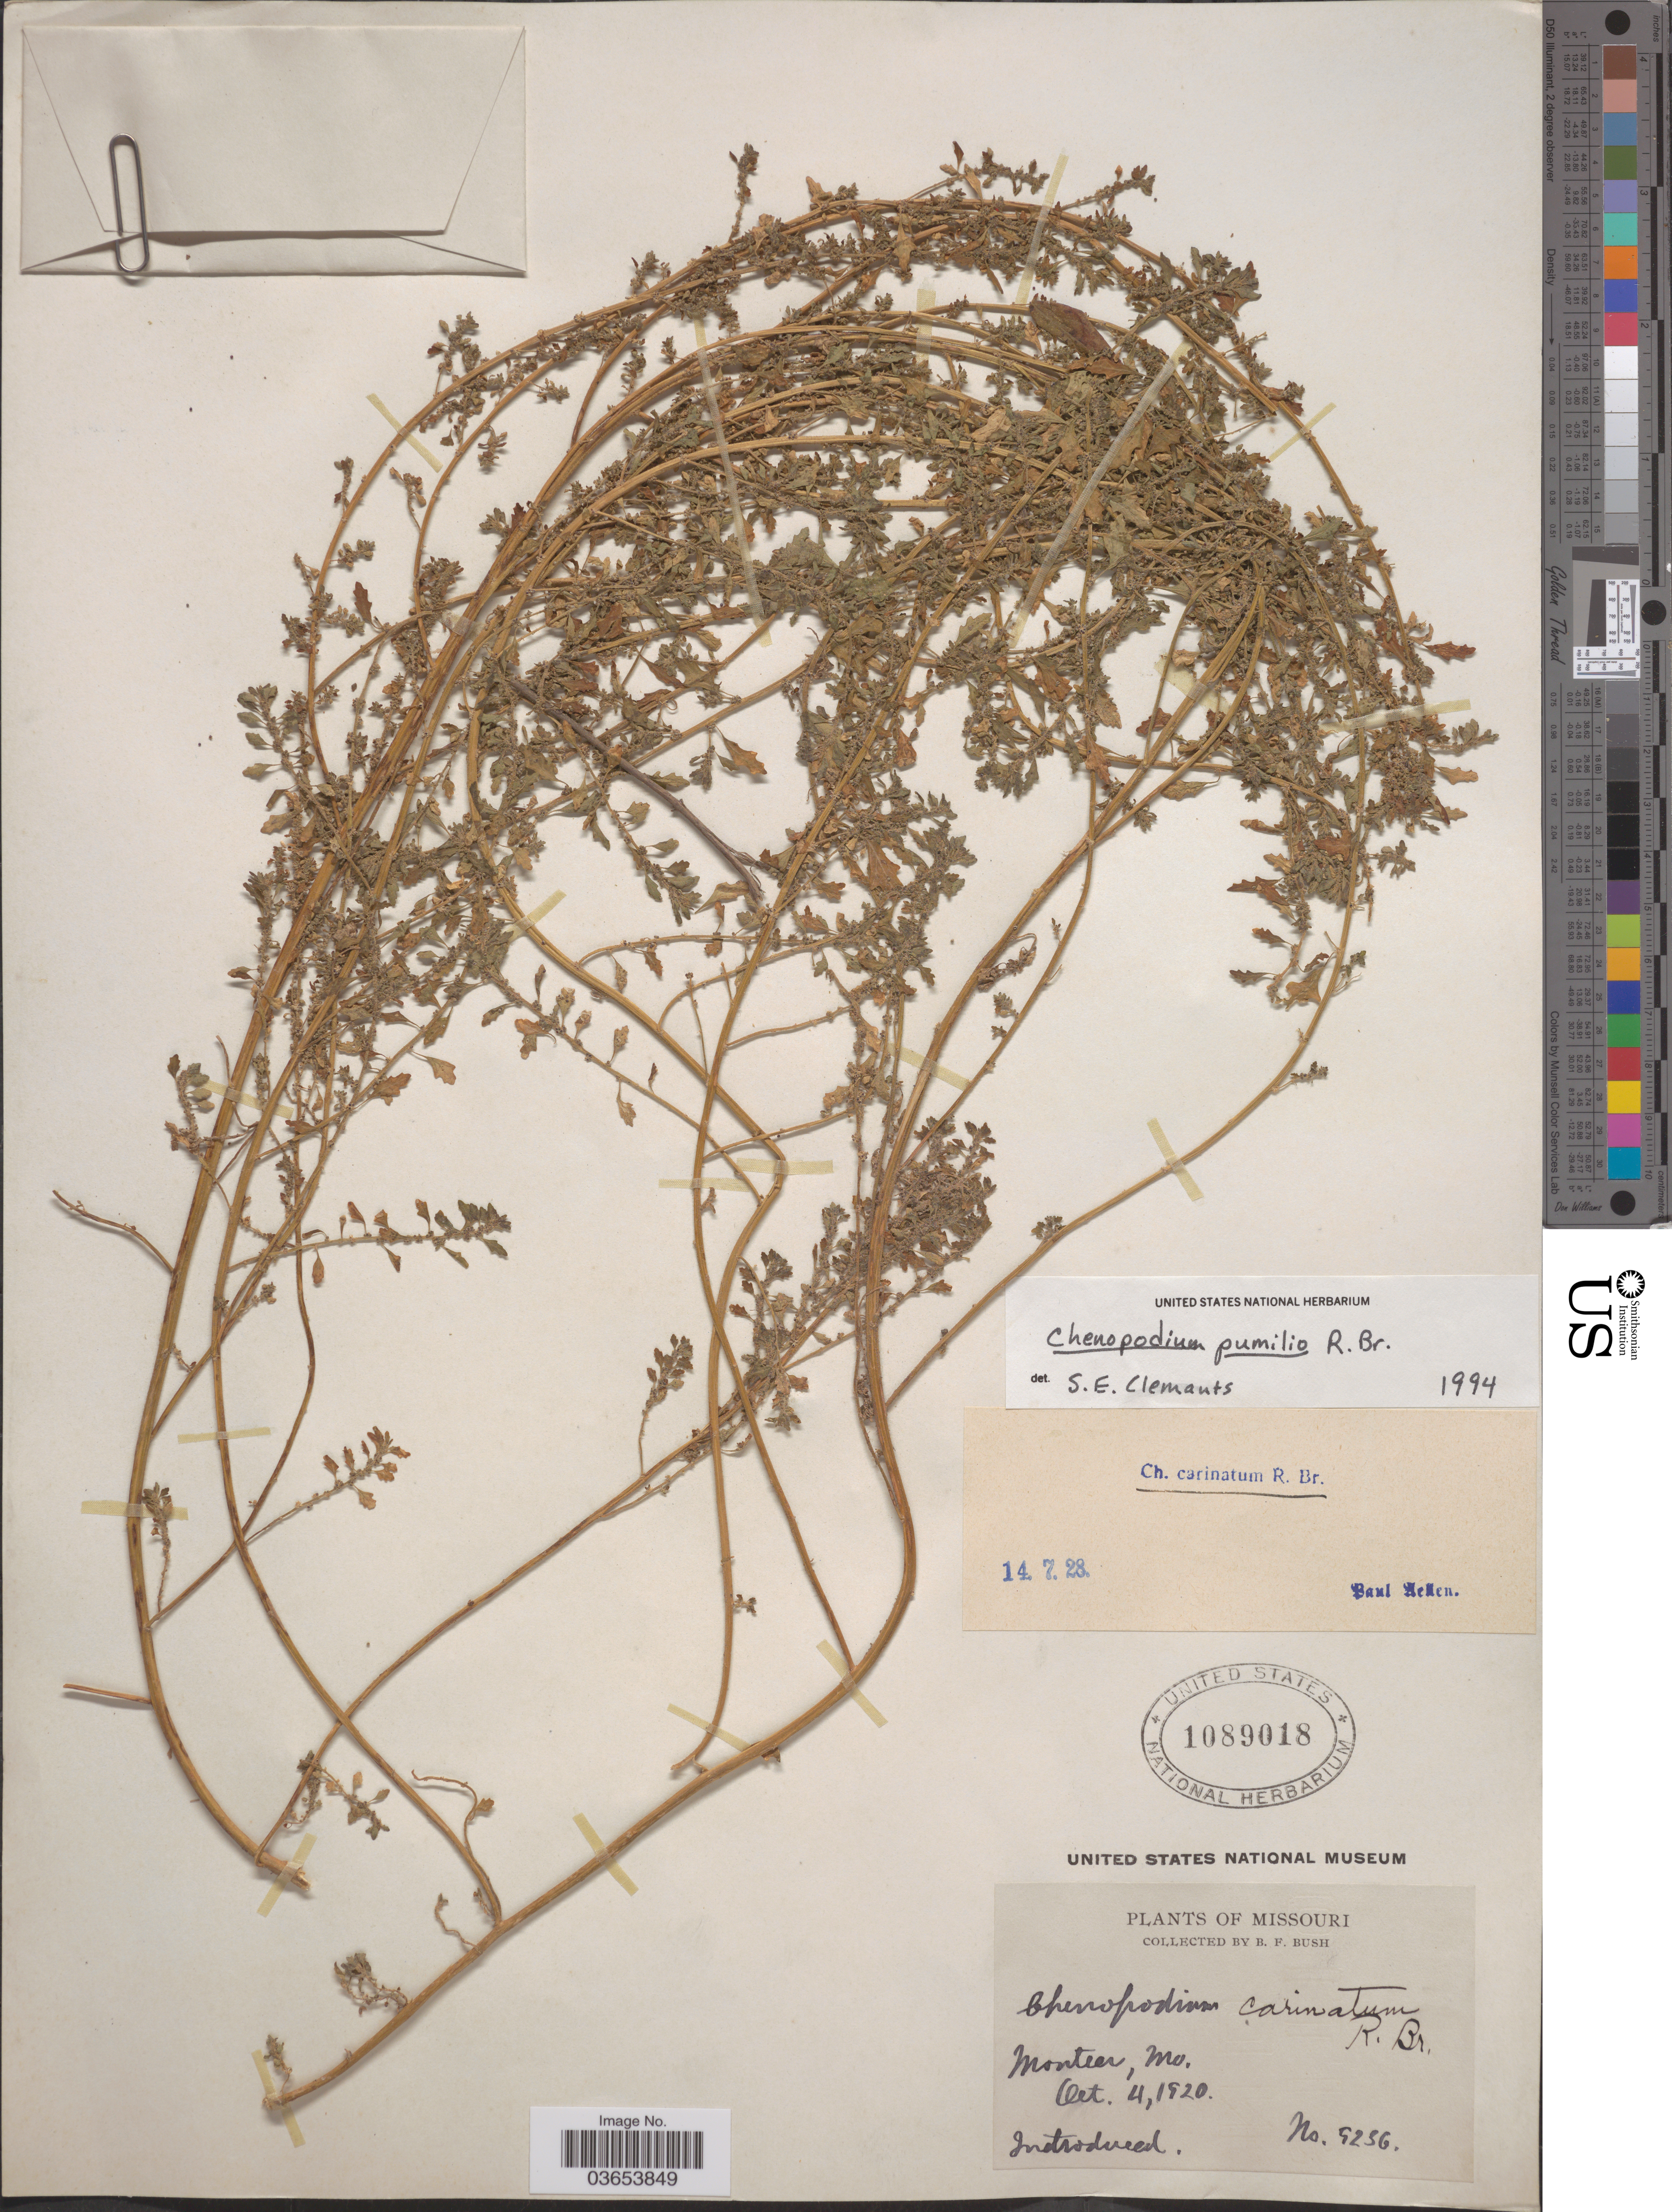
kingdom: Plantae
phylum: Tracheophyta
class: Magnoliopsida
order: Caryophyllales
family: Amaranthaceae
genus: Chenopodium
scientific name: Chenopodium pumilio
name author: R. Br.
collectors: B. F. Bush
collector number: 9236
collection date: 1920-10-04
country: United States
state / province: Missouri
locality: Monteer.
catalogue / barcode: US 1089018